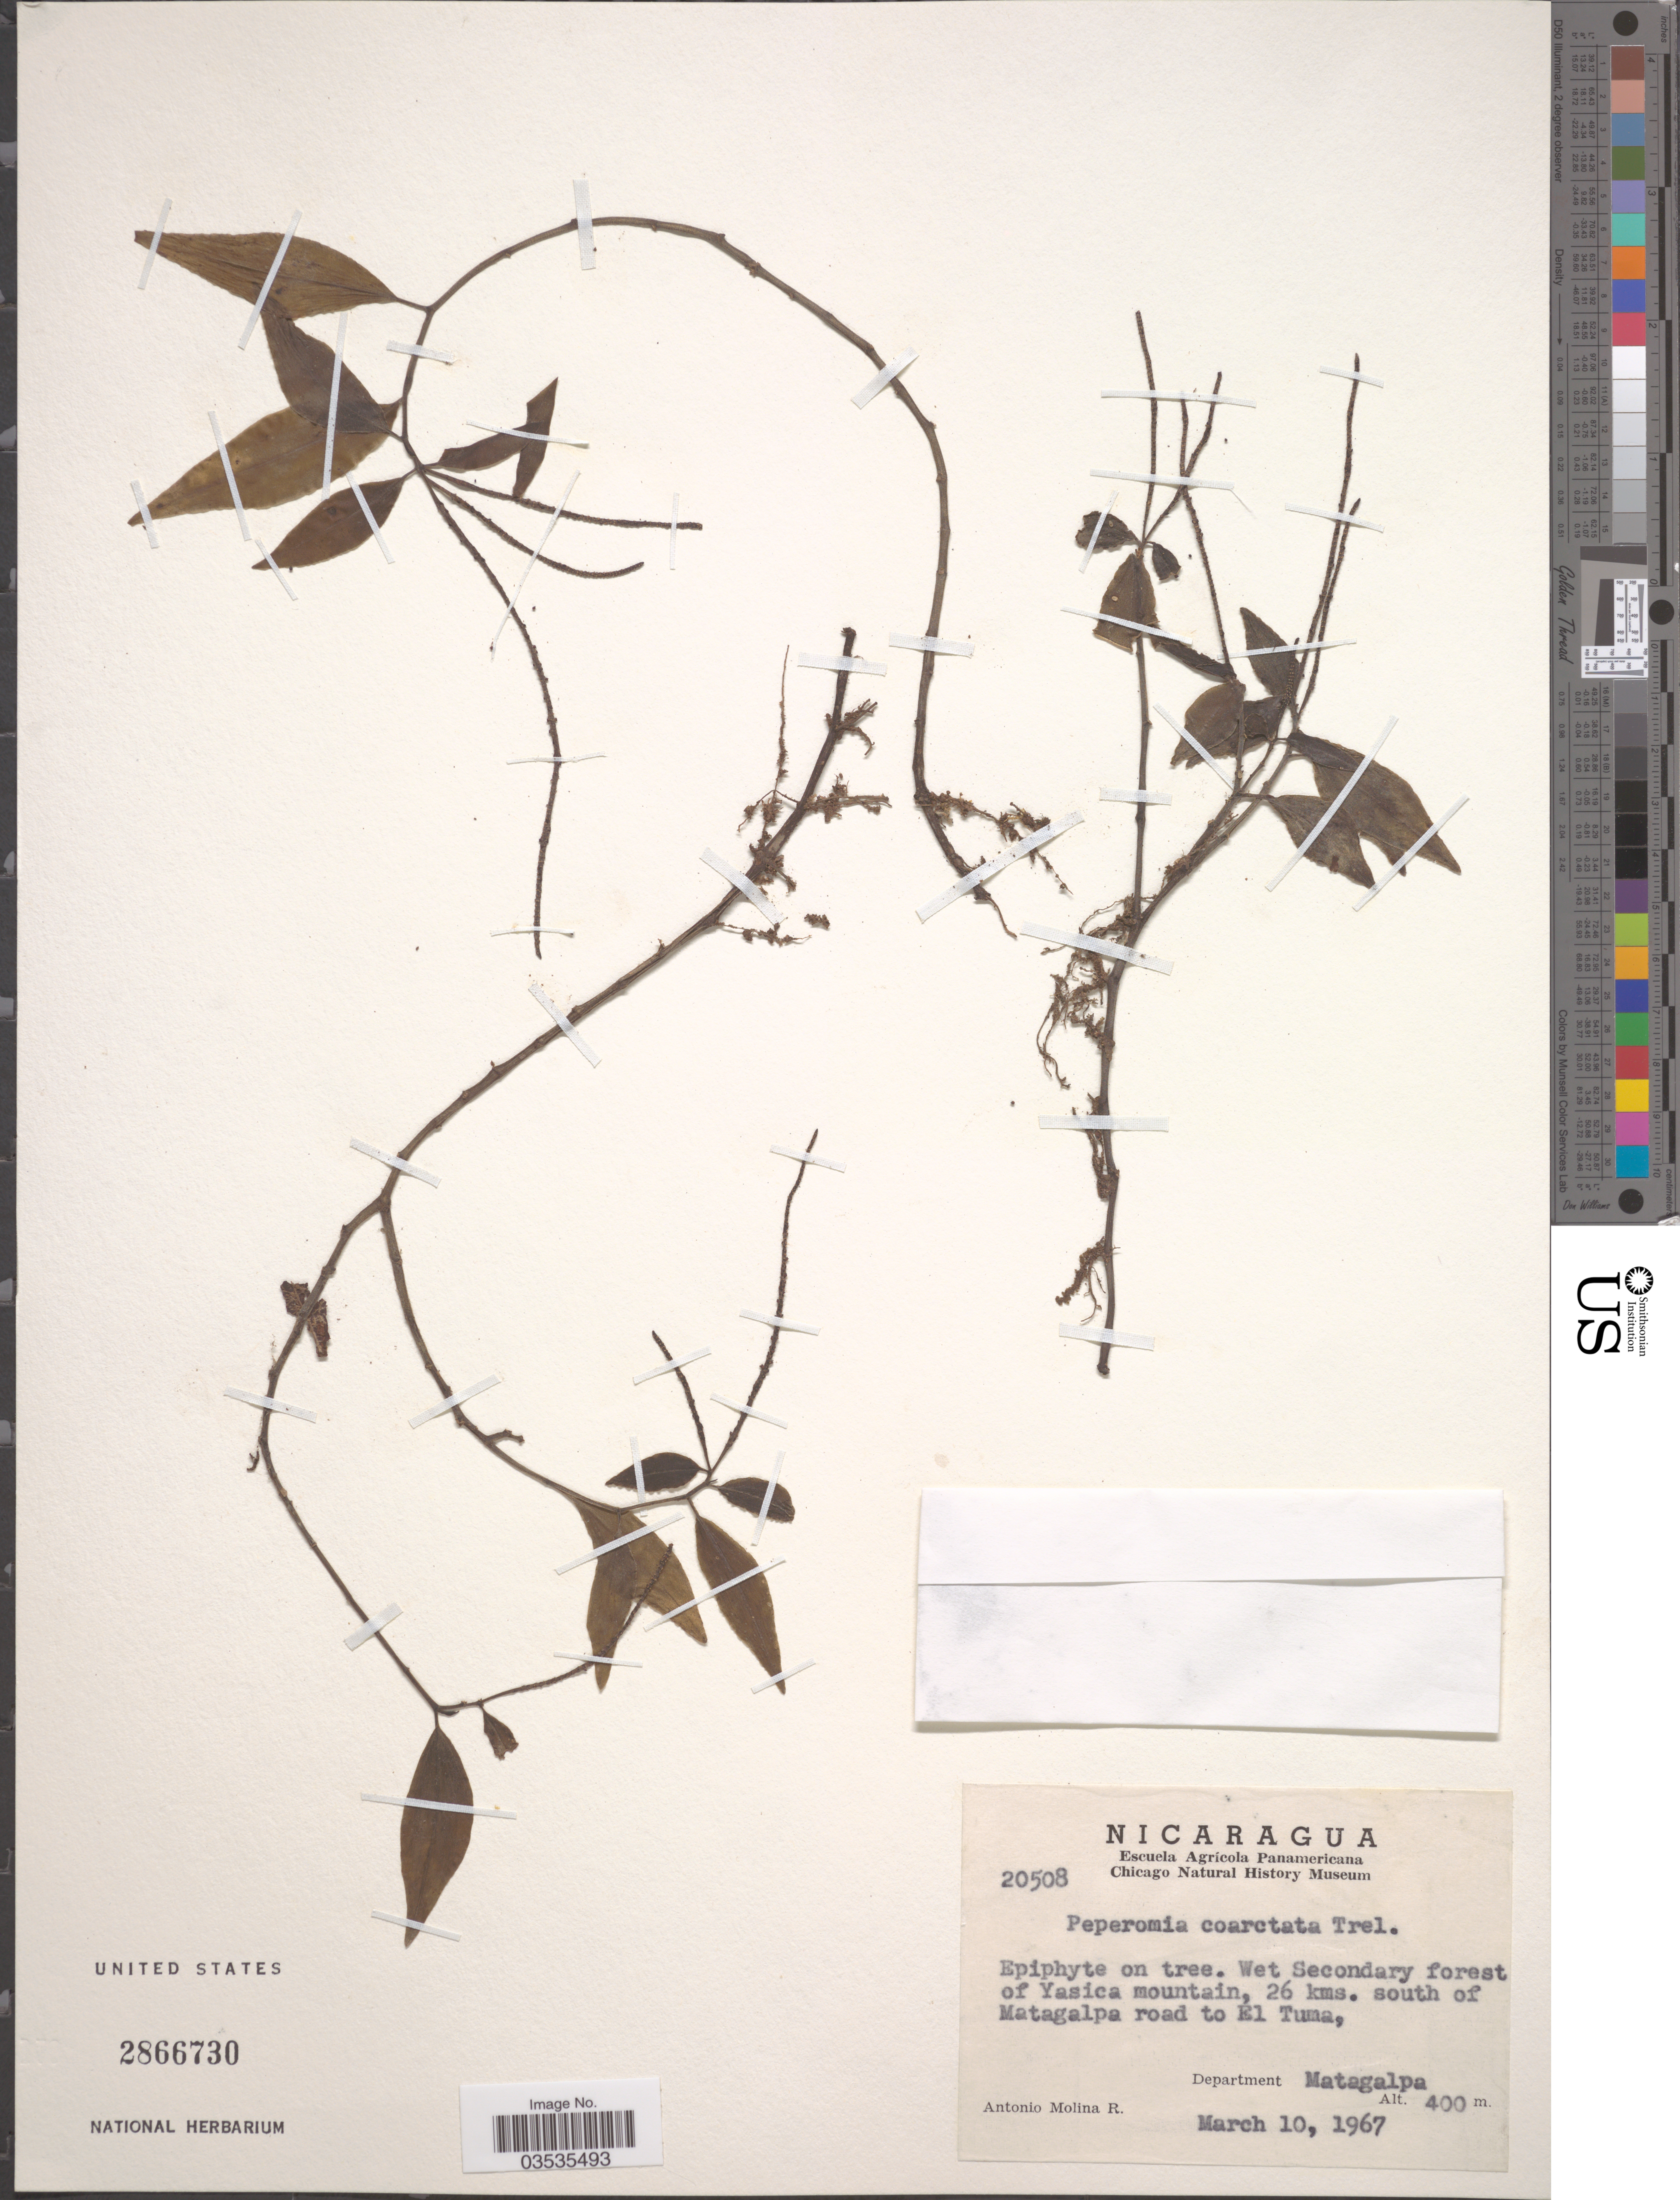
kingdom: Plantae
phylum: Tracheophyta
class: Magnoliopsida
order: Piperales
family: Piperaceae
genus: Peperomia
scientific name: Peperomia coarctata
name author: Trel. & Standl.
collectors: A. Molina R.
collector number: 20508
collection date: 1967-03-10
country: Nicaragua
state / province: Matagalpa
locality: Wet Secondary forest of Yasica mountain, 26 kms. south of Matagalpa road to El Tuma, Department Matagalpa.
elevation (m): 400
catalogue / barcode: US 2866730